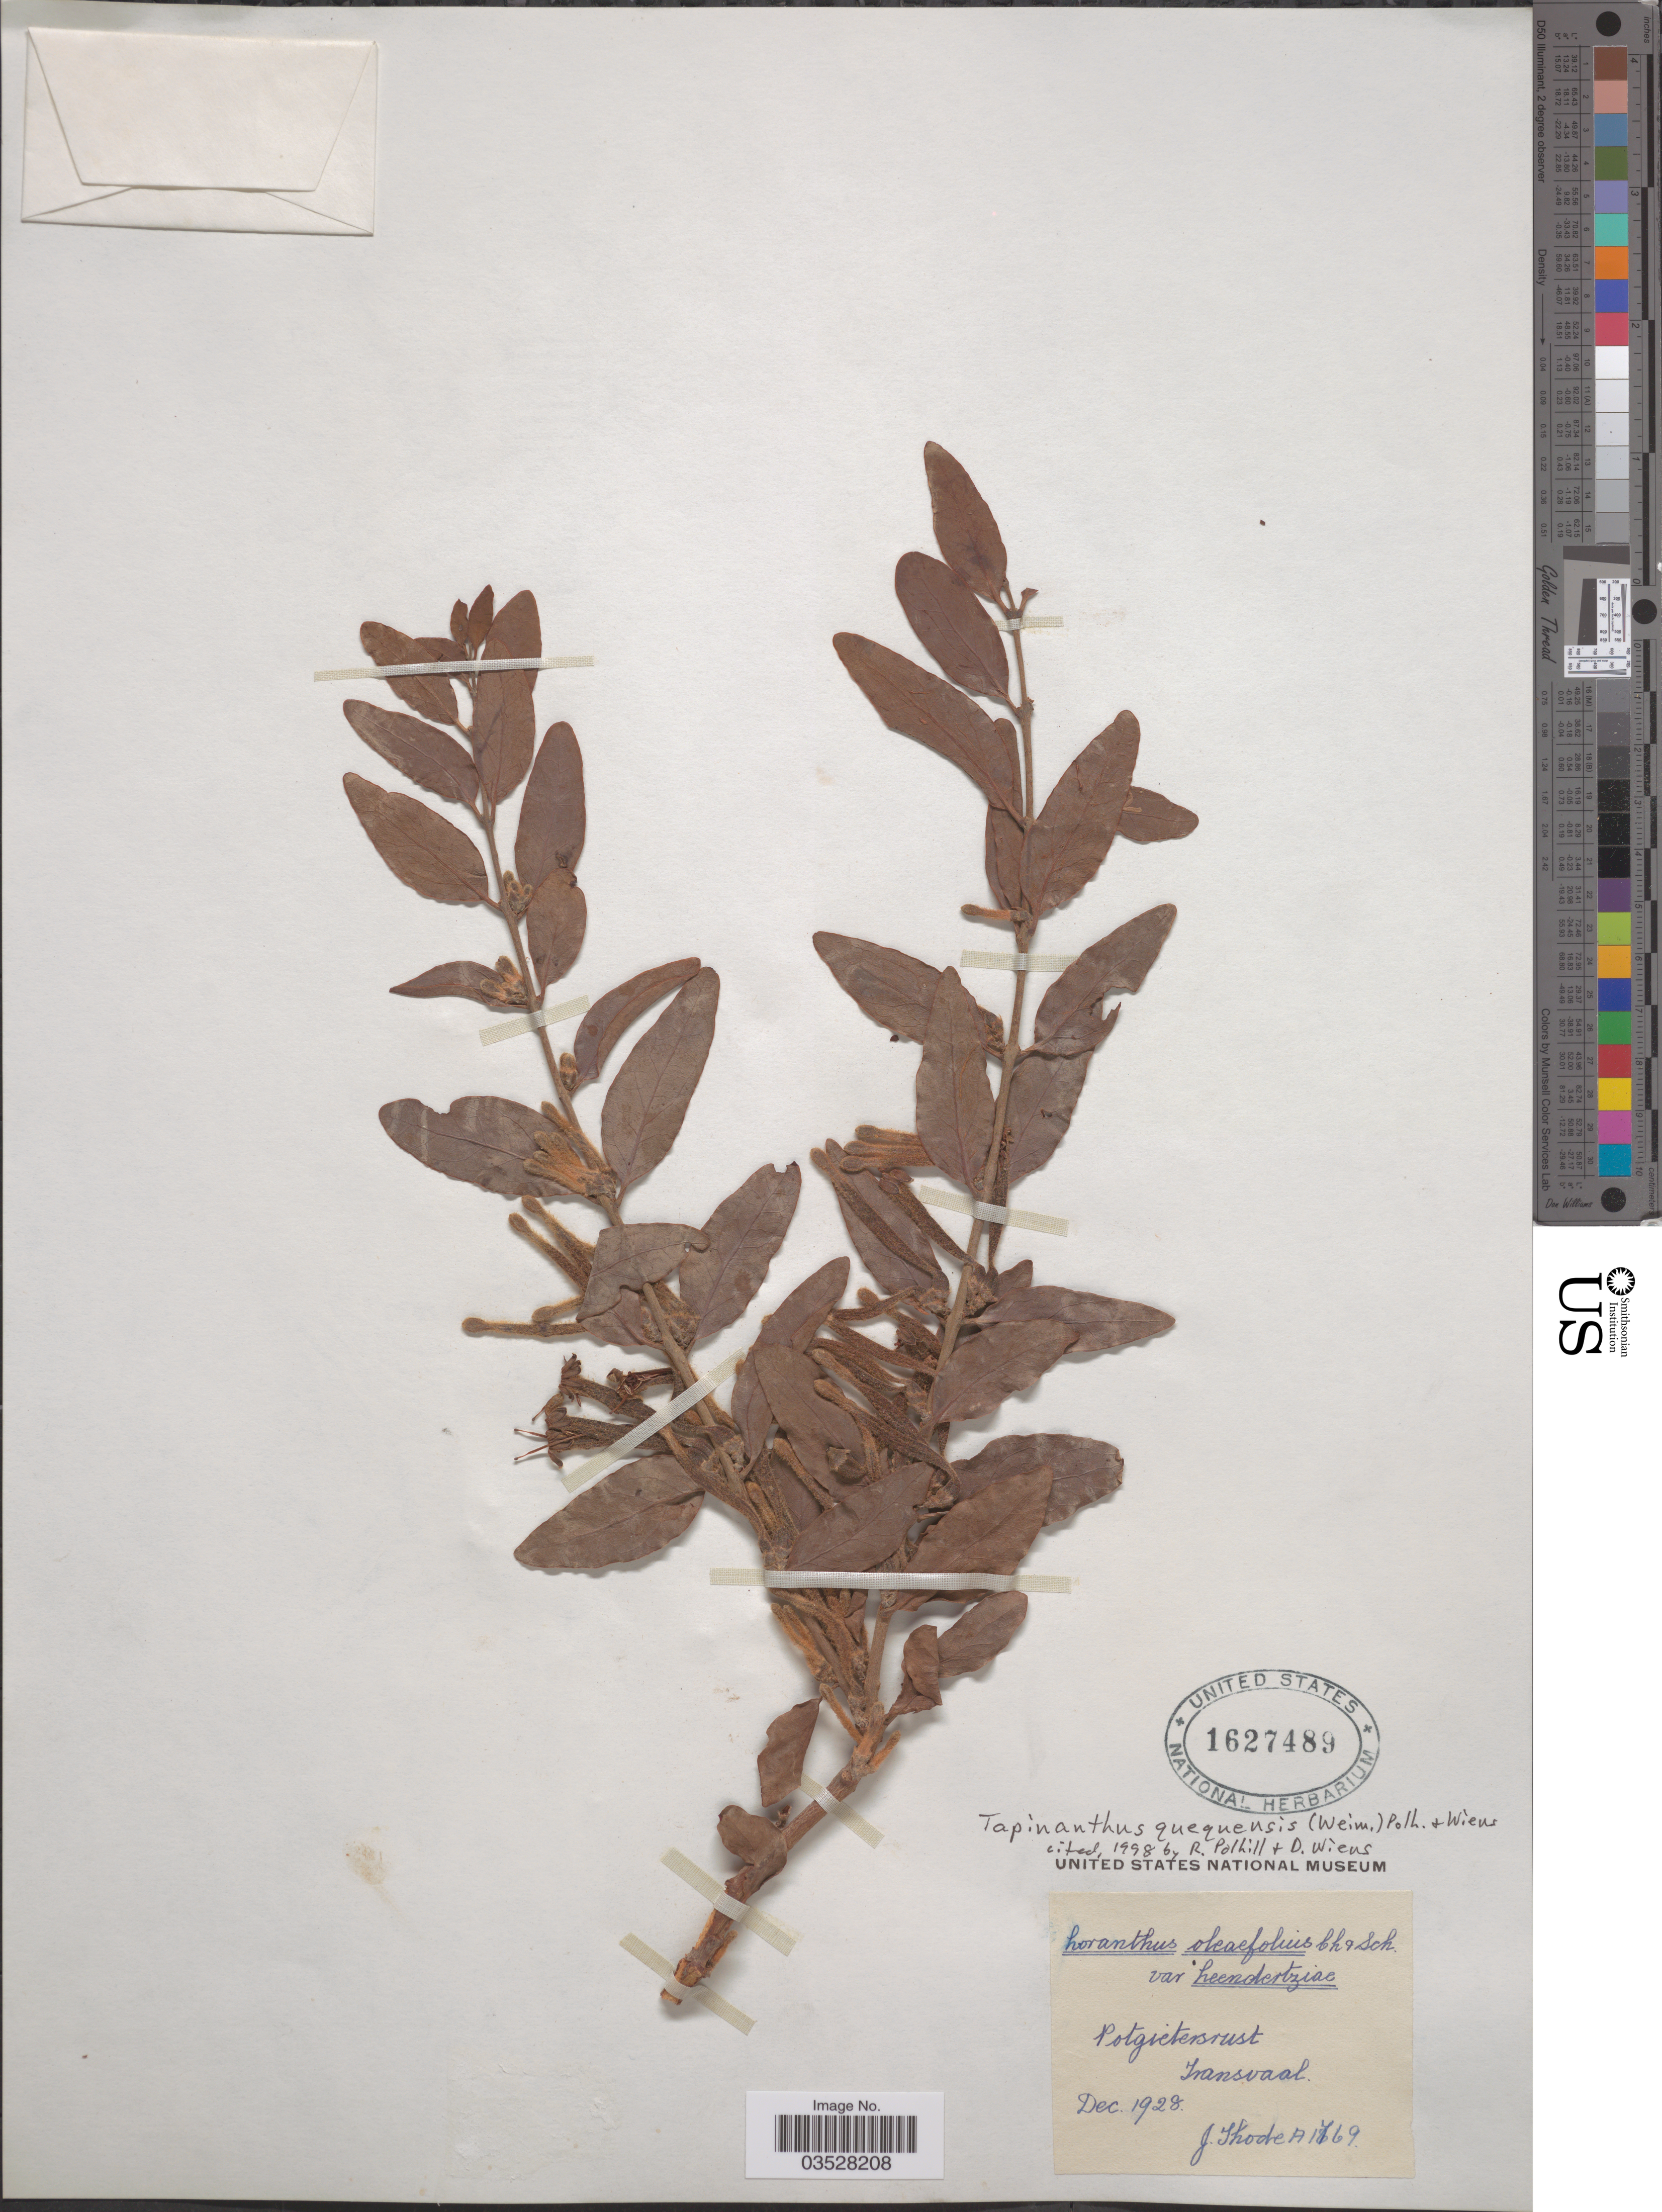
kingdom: Plantae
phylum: Tracheophyta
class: Magnoliopsida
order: Santalales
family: Loranthaceae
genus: Tapinanthus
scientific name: Tapinanthus quequensis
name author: (Weim.) Polhill & Wiens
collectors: J. Thode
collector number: A1769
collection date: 1928-12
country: South Africa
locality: Potgietersrust. Transvaal.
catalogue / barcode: US 1627489